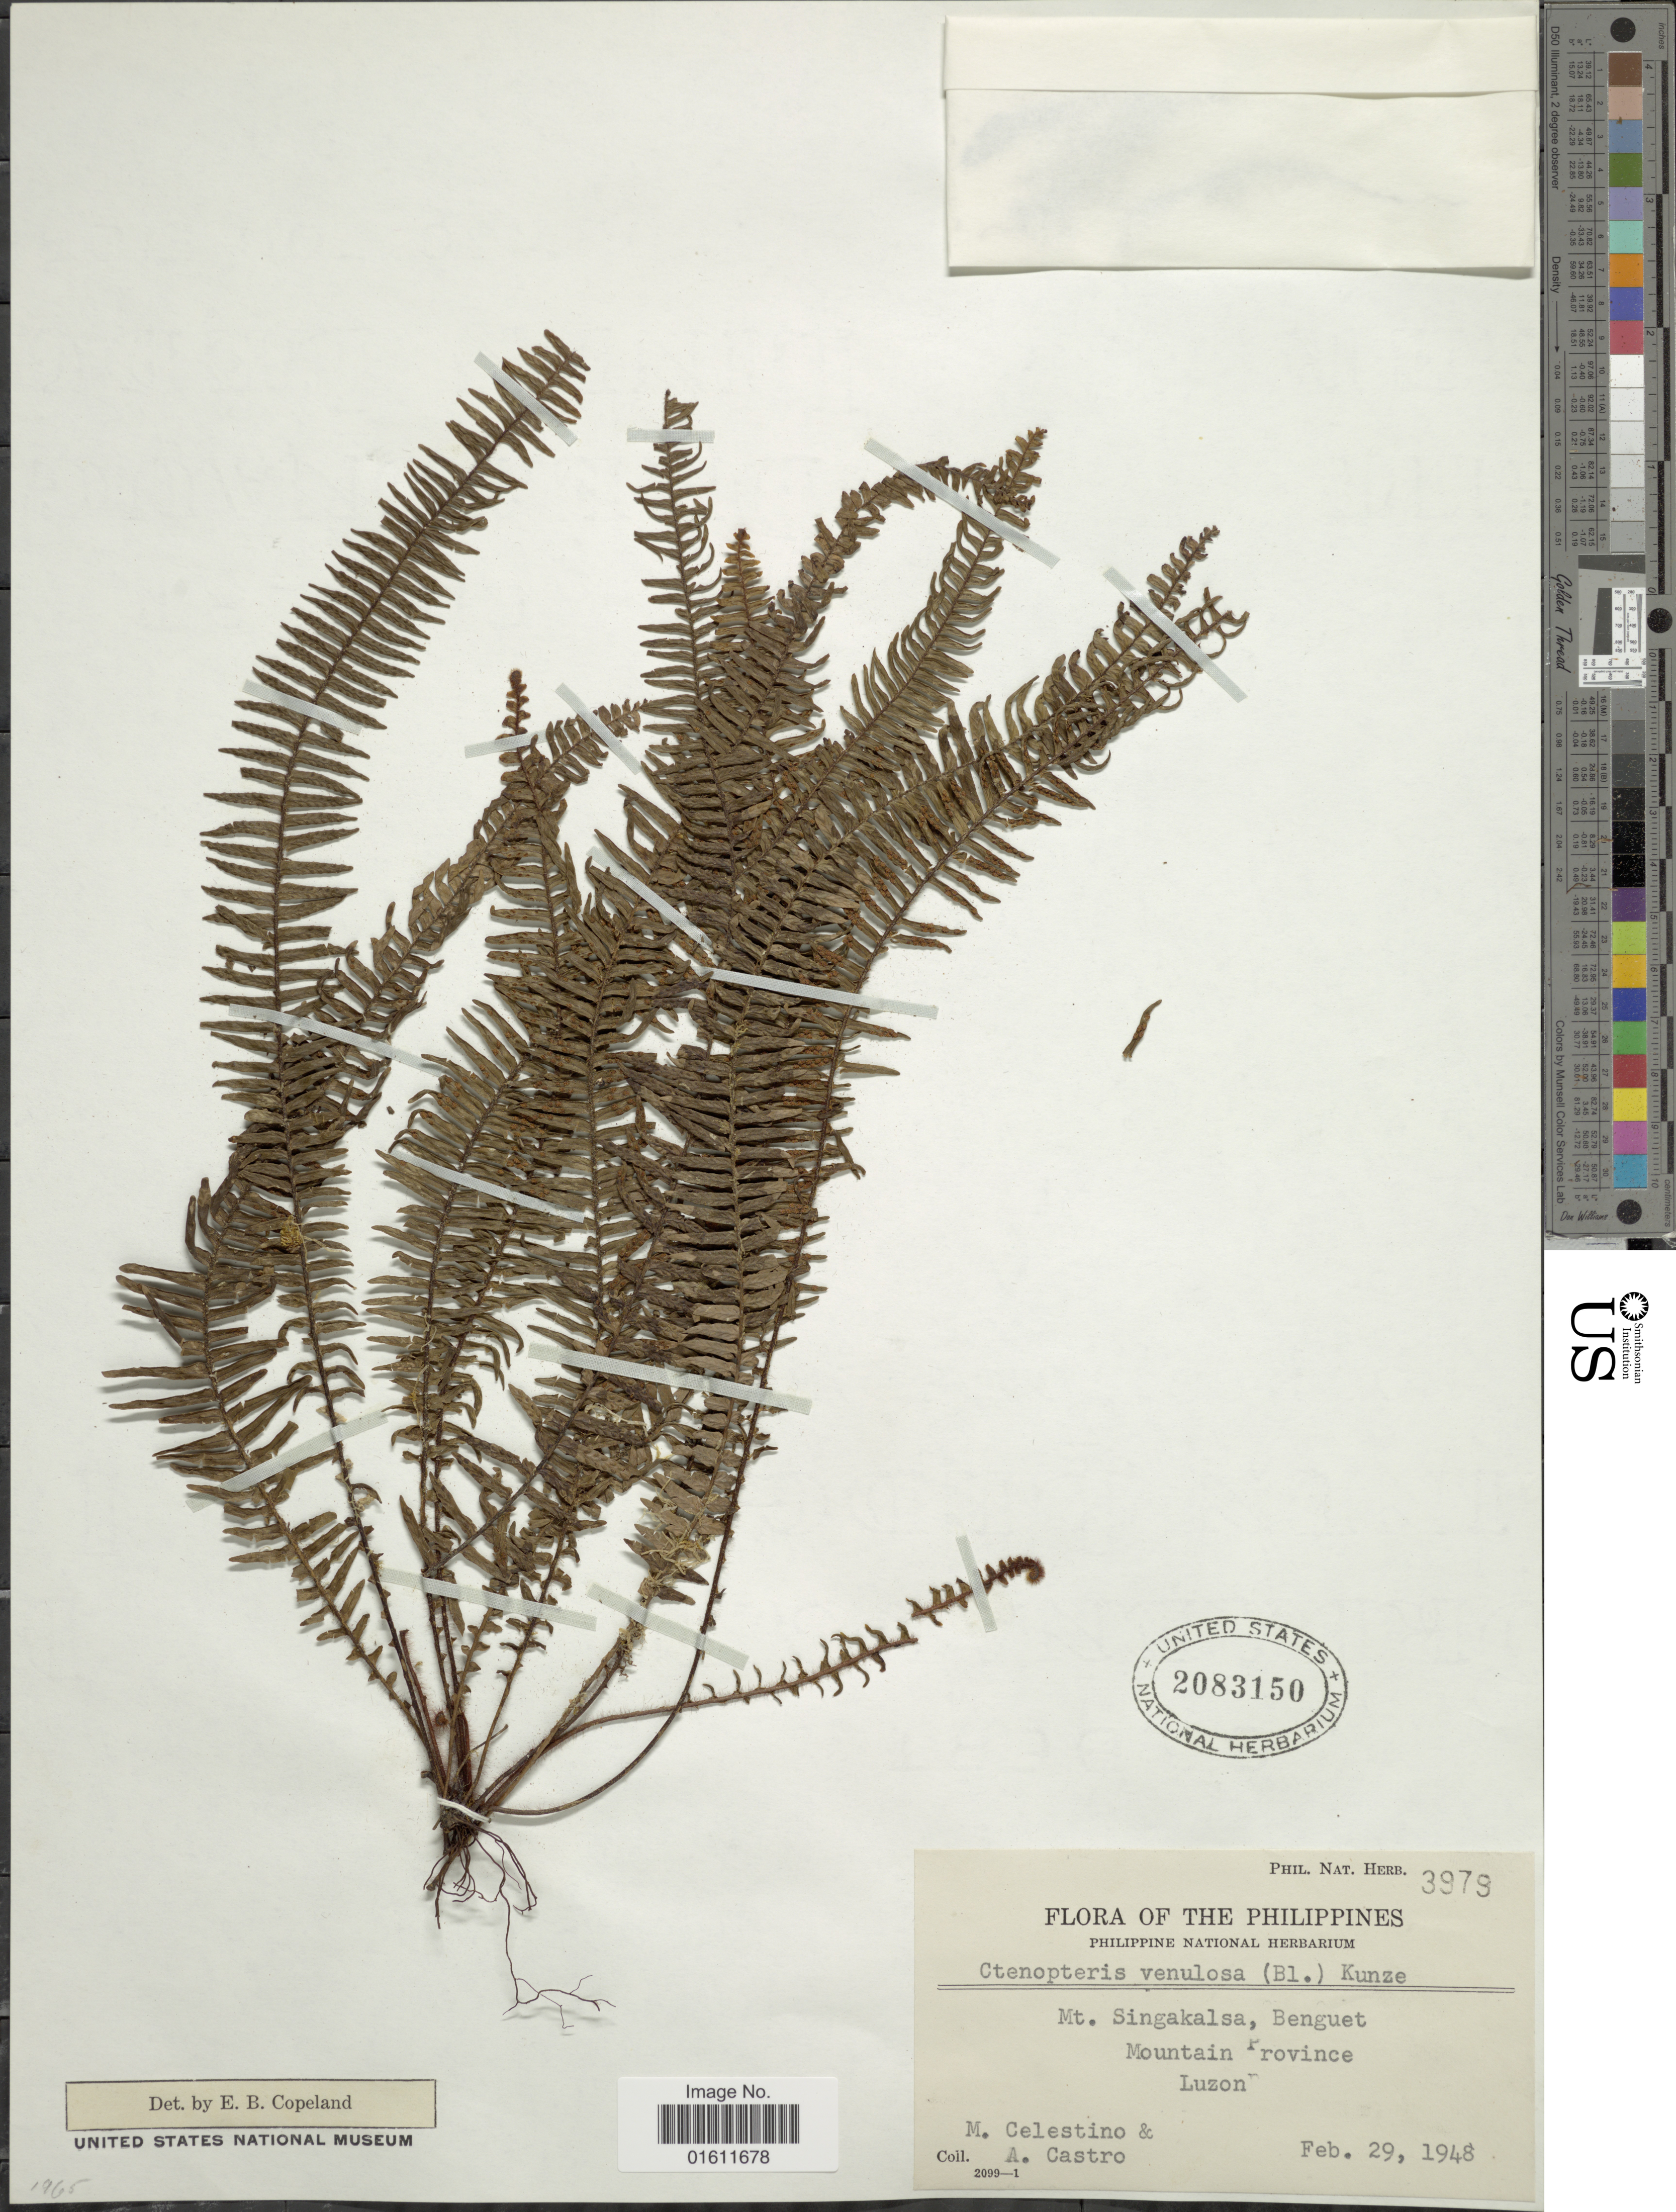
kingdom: Plantae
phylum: Tracheophyta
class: Polypodiopsida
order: Polypodiales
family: Polypodiaceae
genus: Prosaptia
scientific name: Prosaptia venulosa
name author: (Blume) M.G. Price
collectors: M. Celestino & A. Castro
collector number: Phil. Nat. Herb. 3979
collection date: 1948-02-29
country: Philippines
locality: Mt. Singakalsa, Benguet Mountain Province, Luzon.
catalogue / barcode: US 2083150